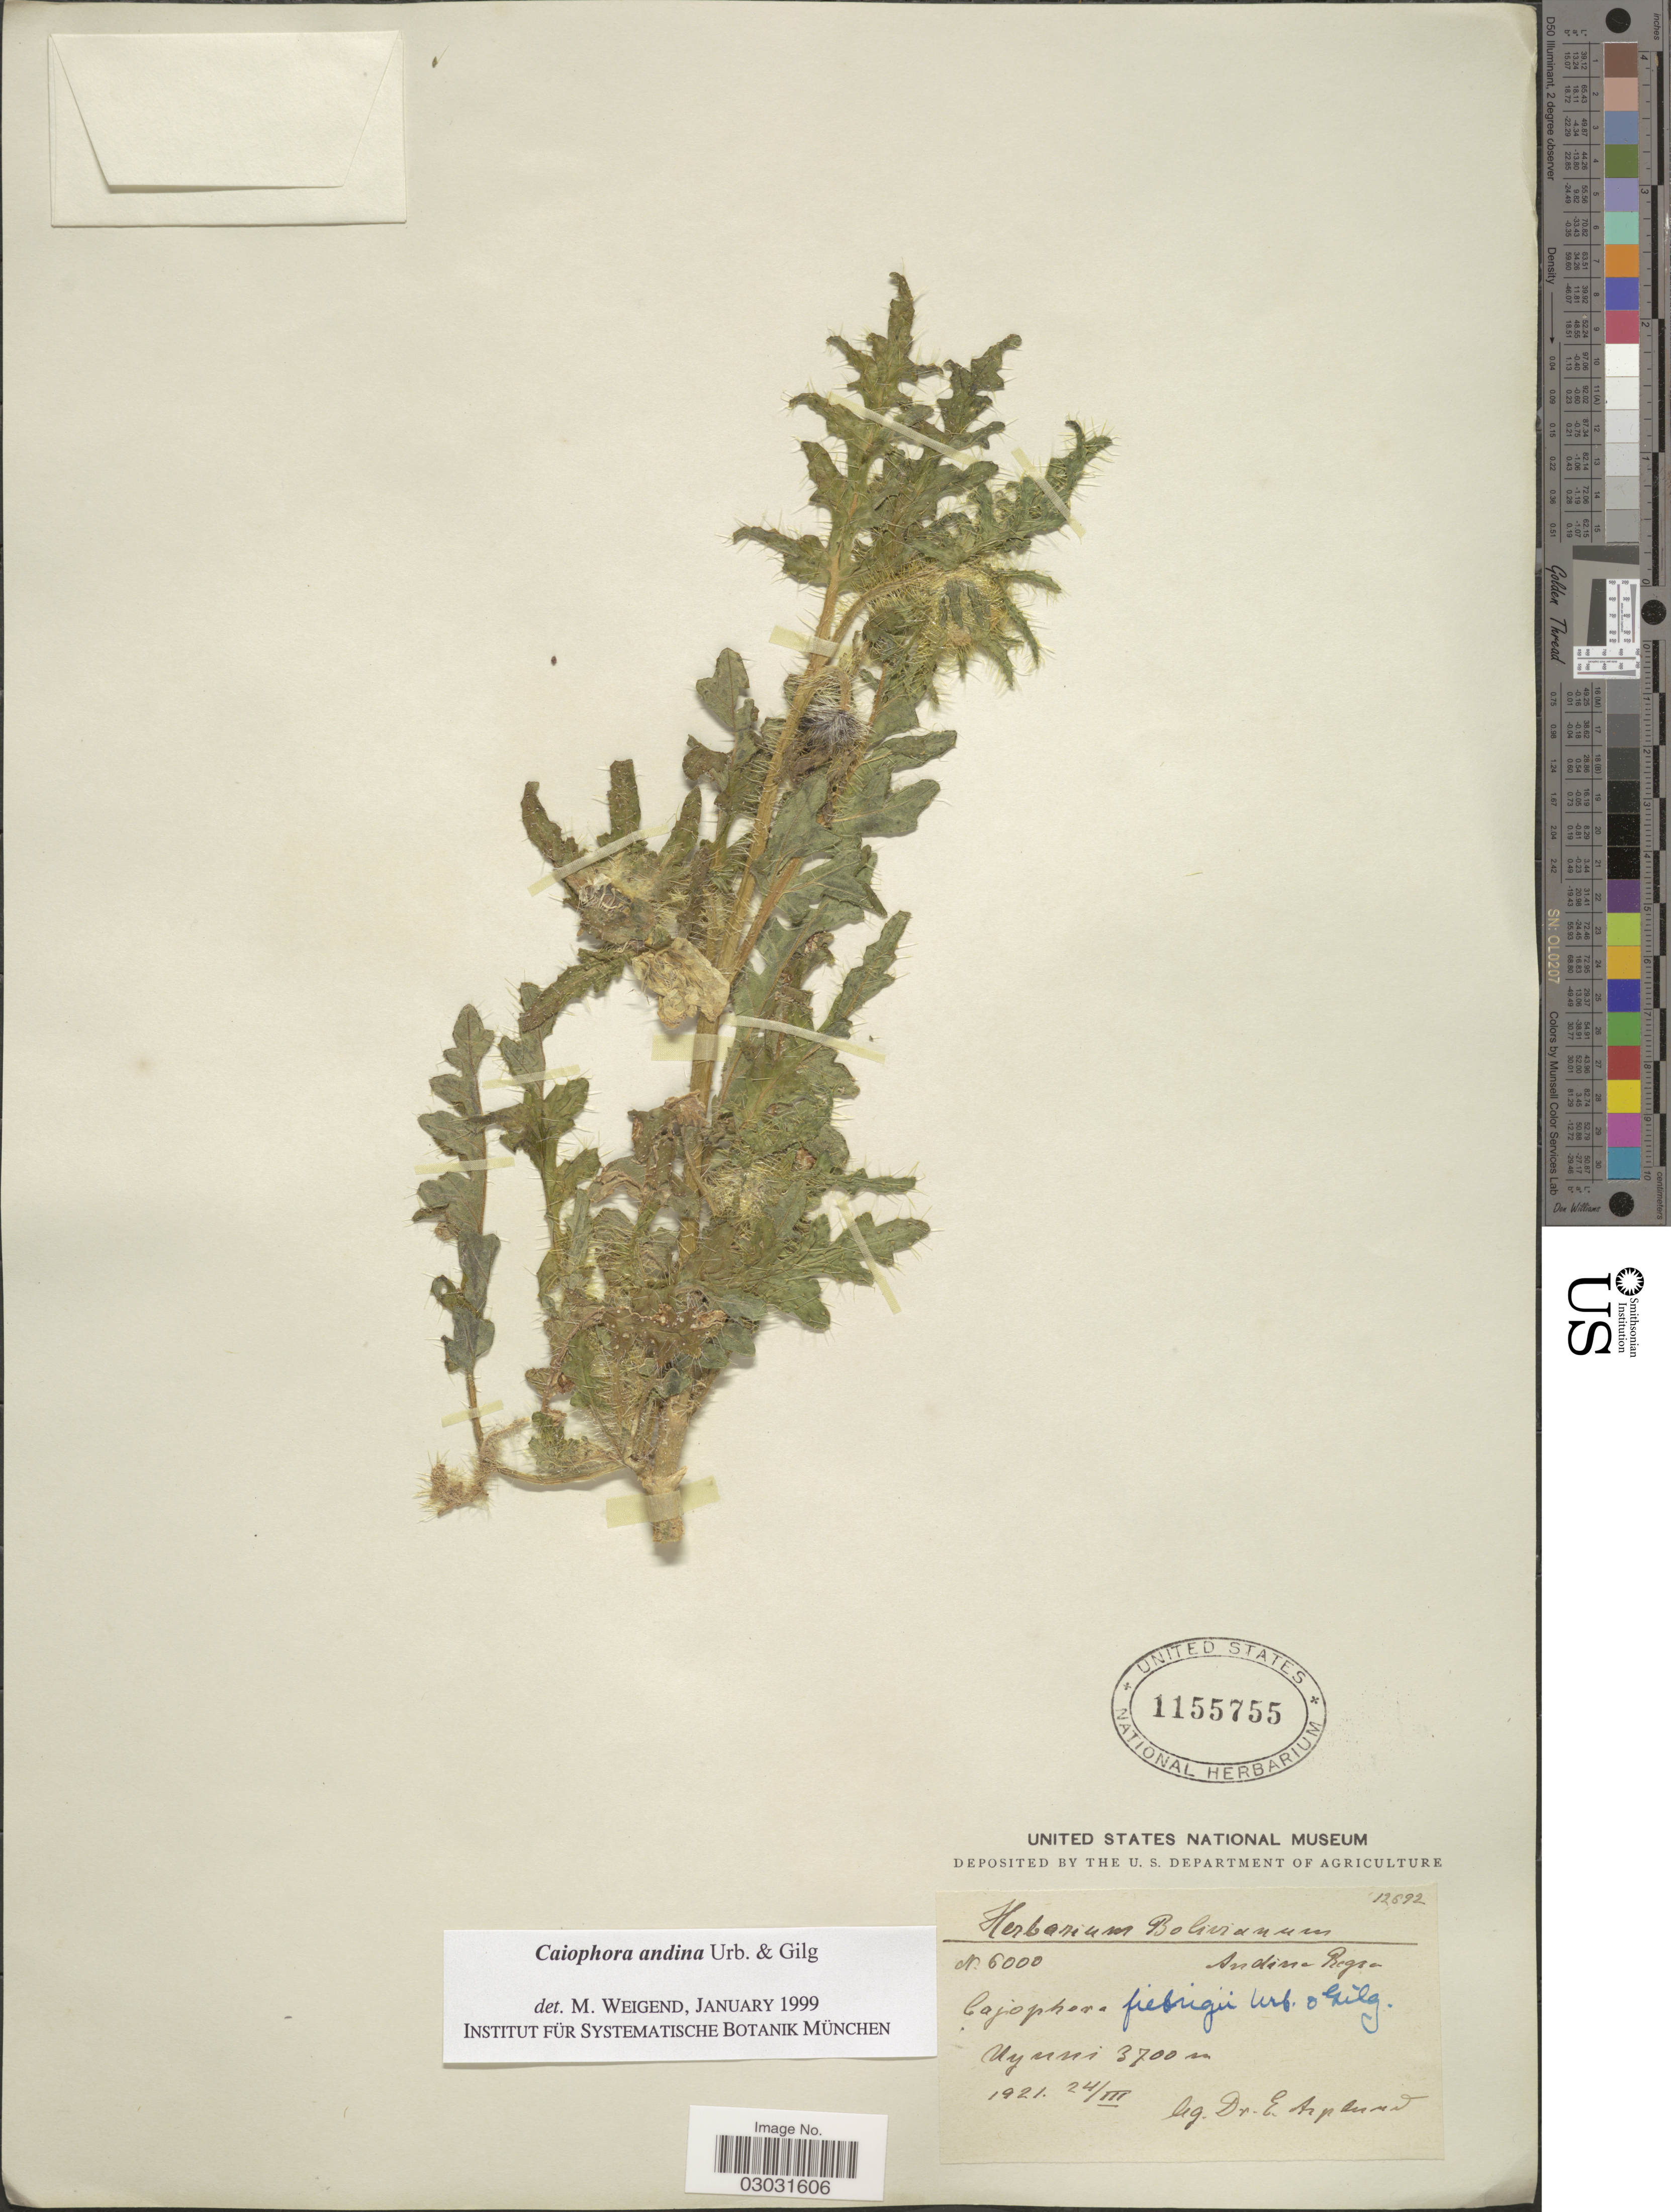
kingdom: Plantae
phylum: Tracheophyta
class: Magnoliopsida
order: Cornales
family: Loasaceae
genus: Caiophora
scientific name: Caiophora andina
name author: Urb. & Gilg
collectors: E. Asplund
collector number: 6000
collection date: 1921-03-24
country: Bolivia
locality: Andina Region. Uyuni.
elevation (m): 3700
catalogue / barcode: US 1155755